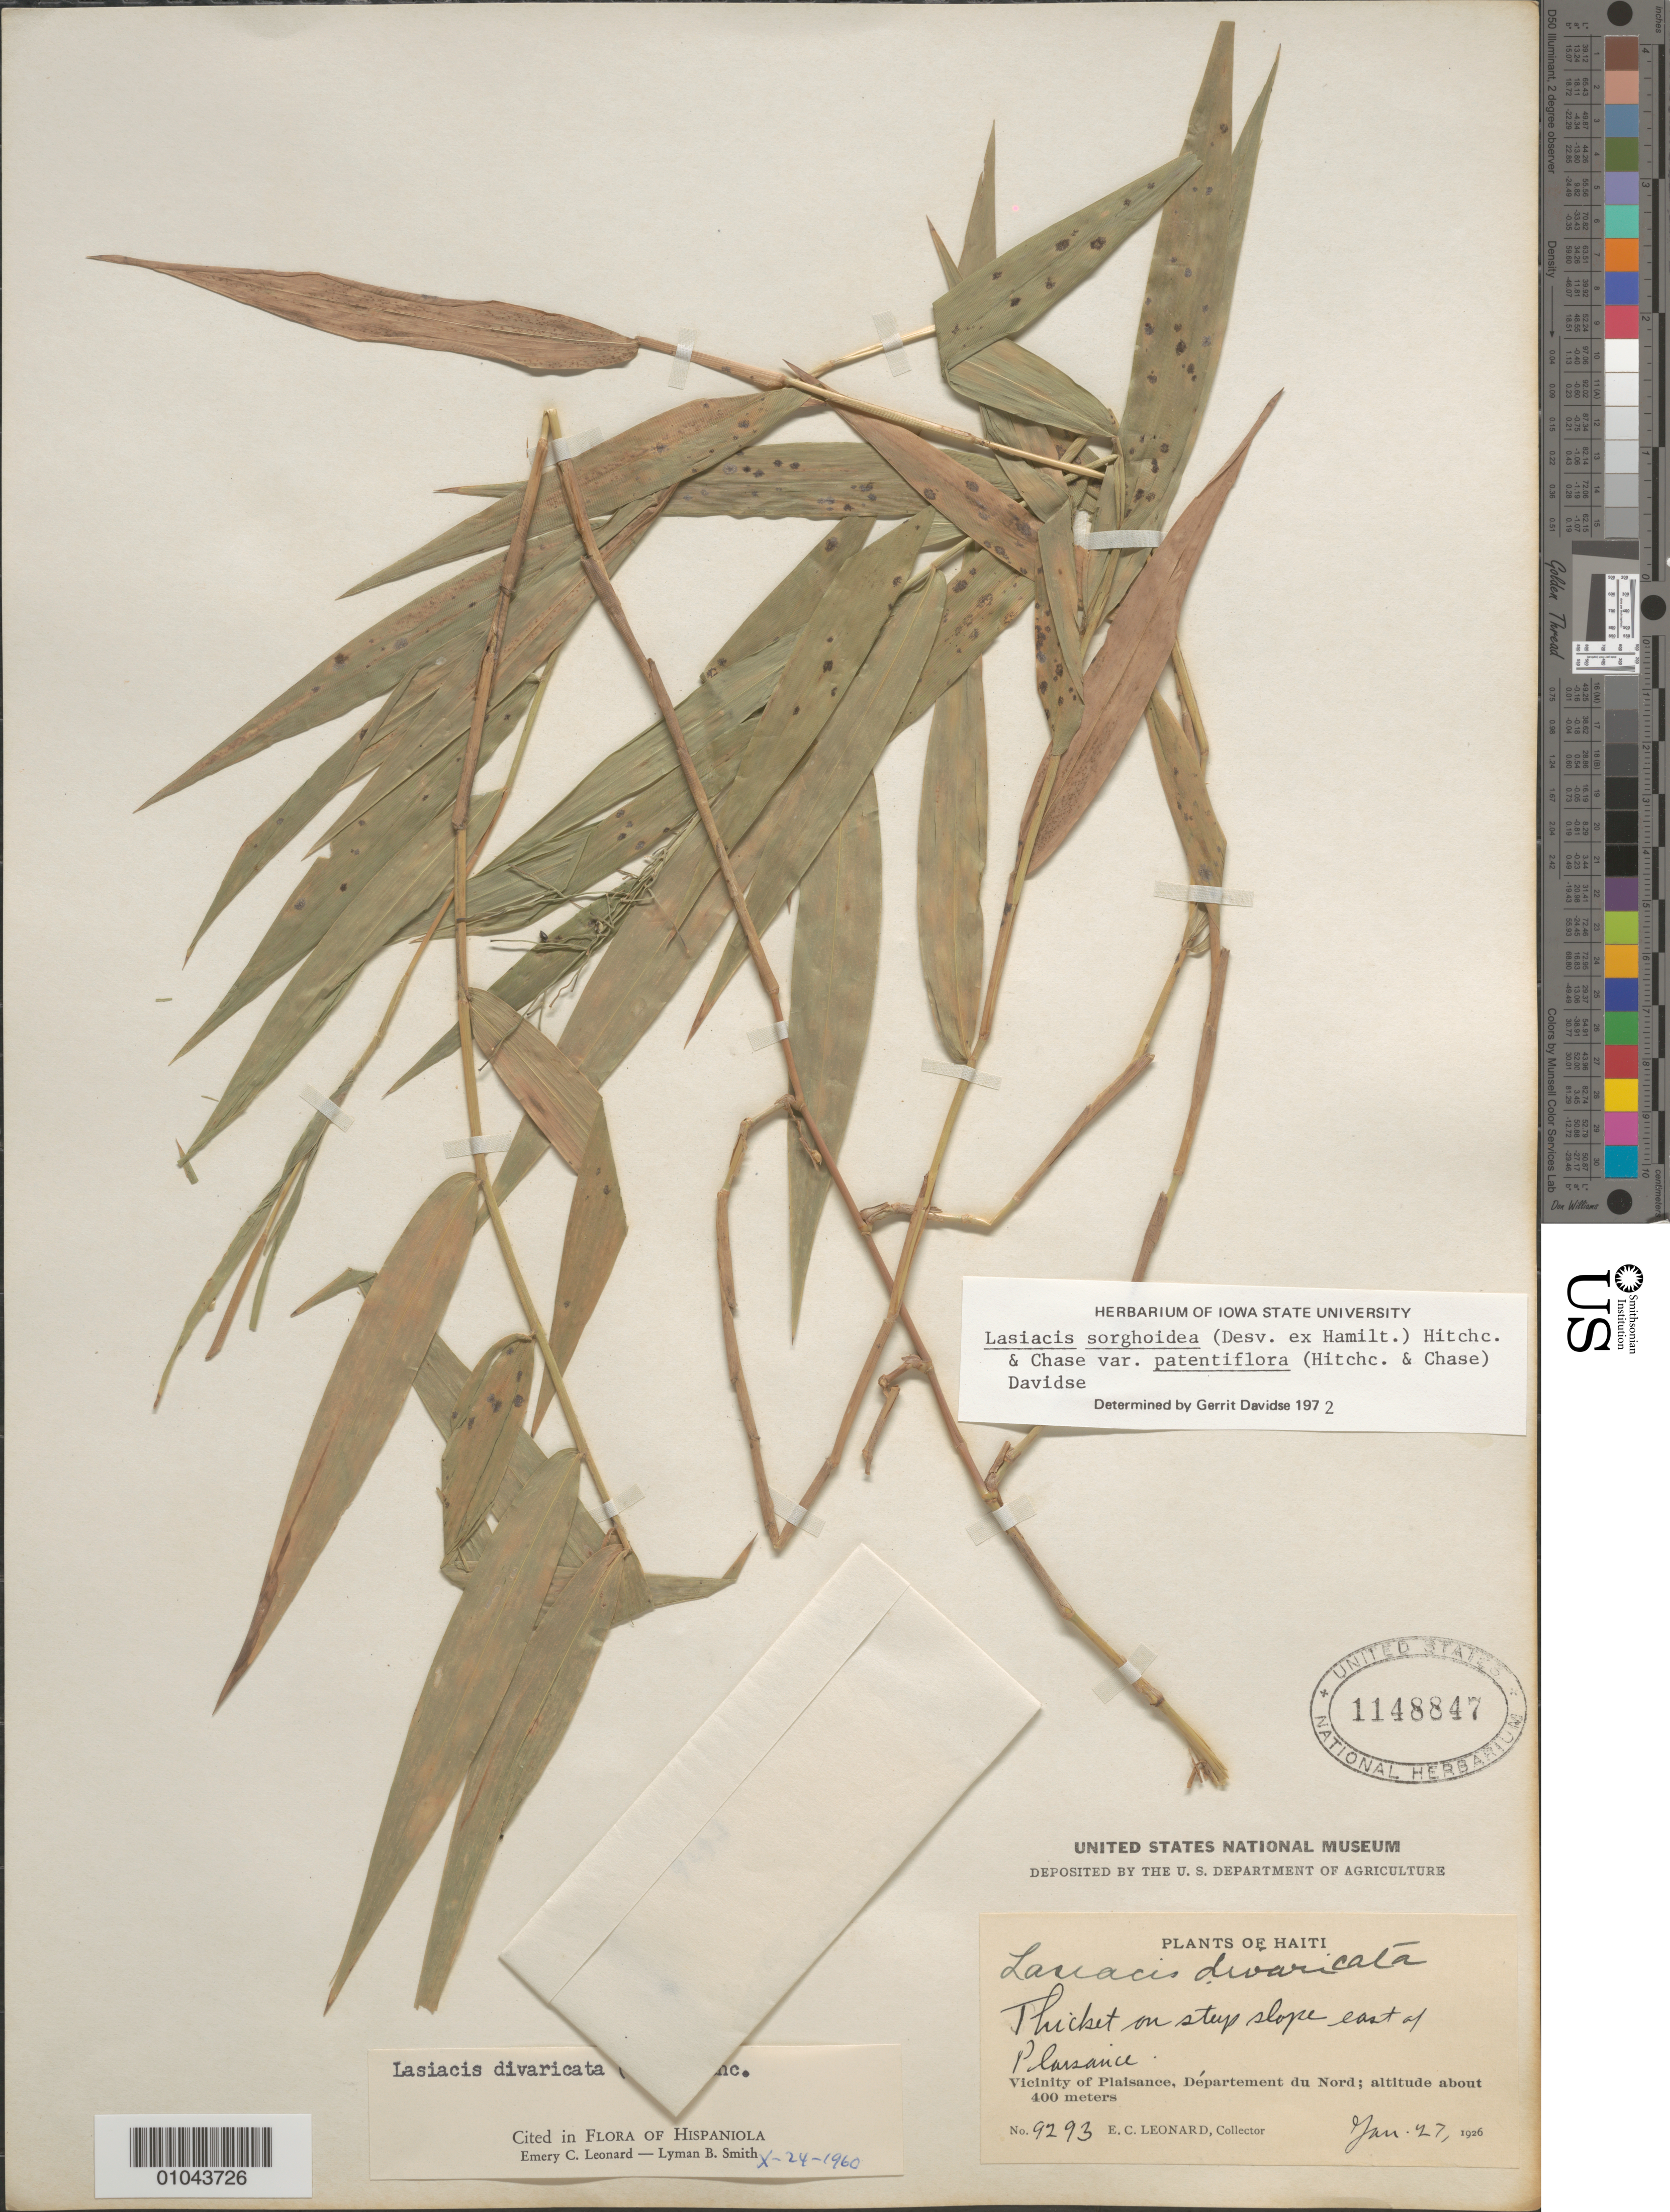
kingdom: Plantae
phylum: Tracheophyta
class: Liliopsida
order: Poales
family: Poaceae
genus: Lasiacis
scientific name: Lasiacis sorghoidea var. patentiflora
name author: (Hitchc. & Chase) Davidse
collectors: E. C. Leonard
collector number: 9293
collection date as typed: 27 Jan 1926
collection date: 1926-01-27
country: Haiti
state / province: Nord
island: Hispaniola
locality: Vicinity of Plaisance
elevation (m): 400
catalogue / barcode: US 1148847